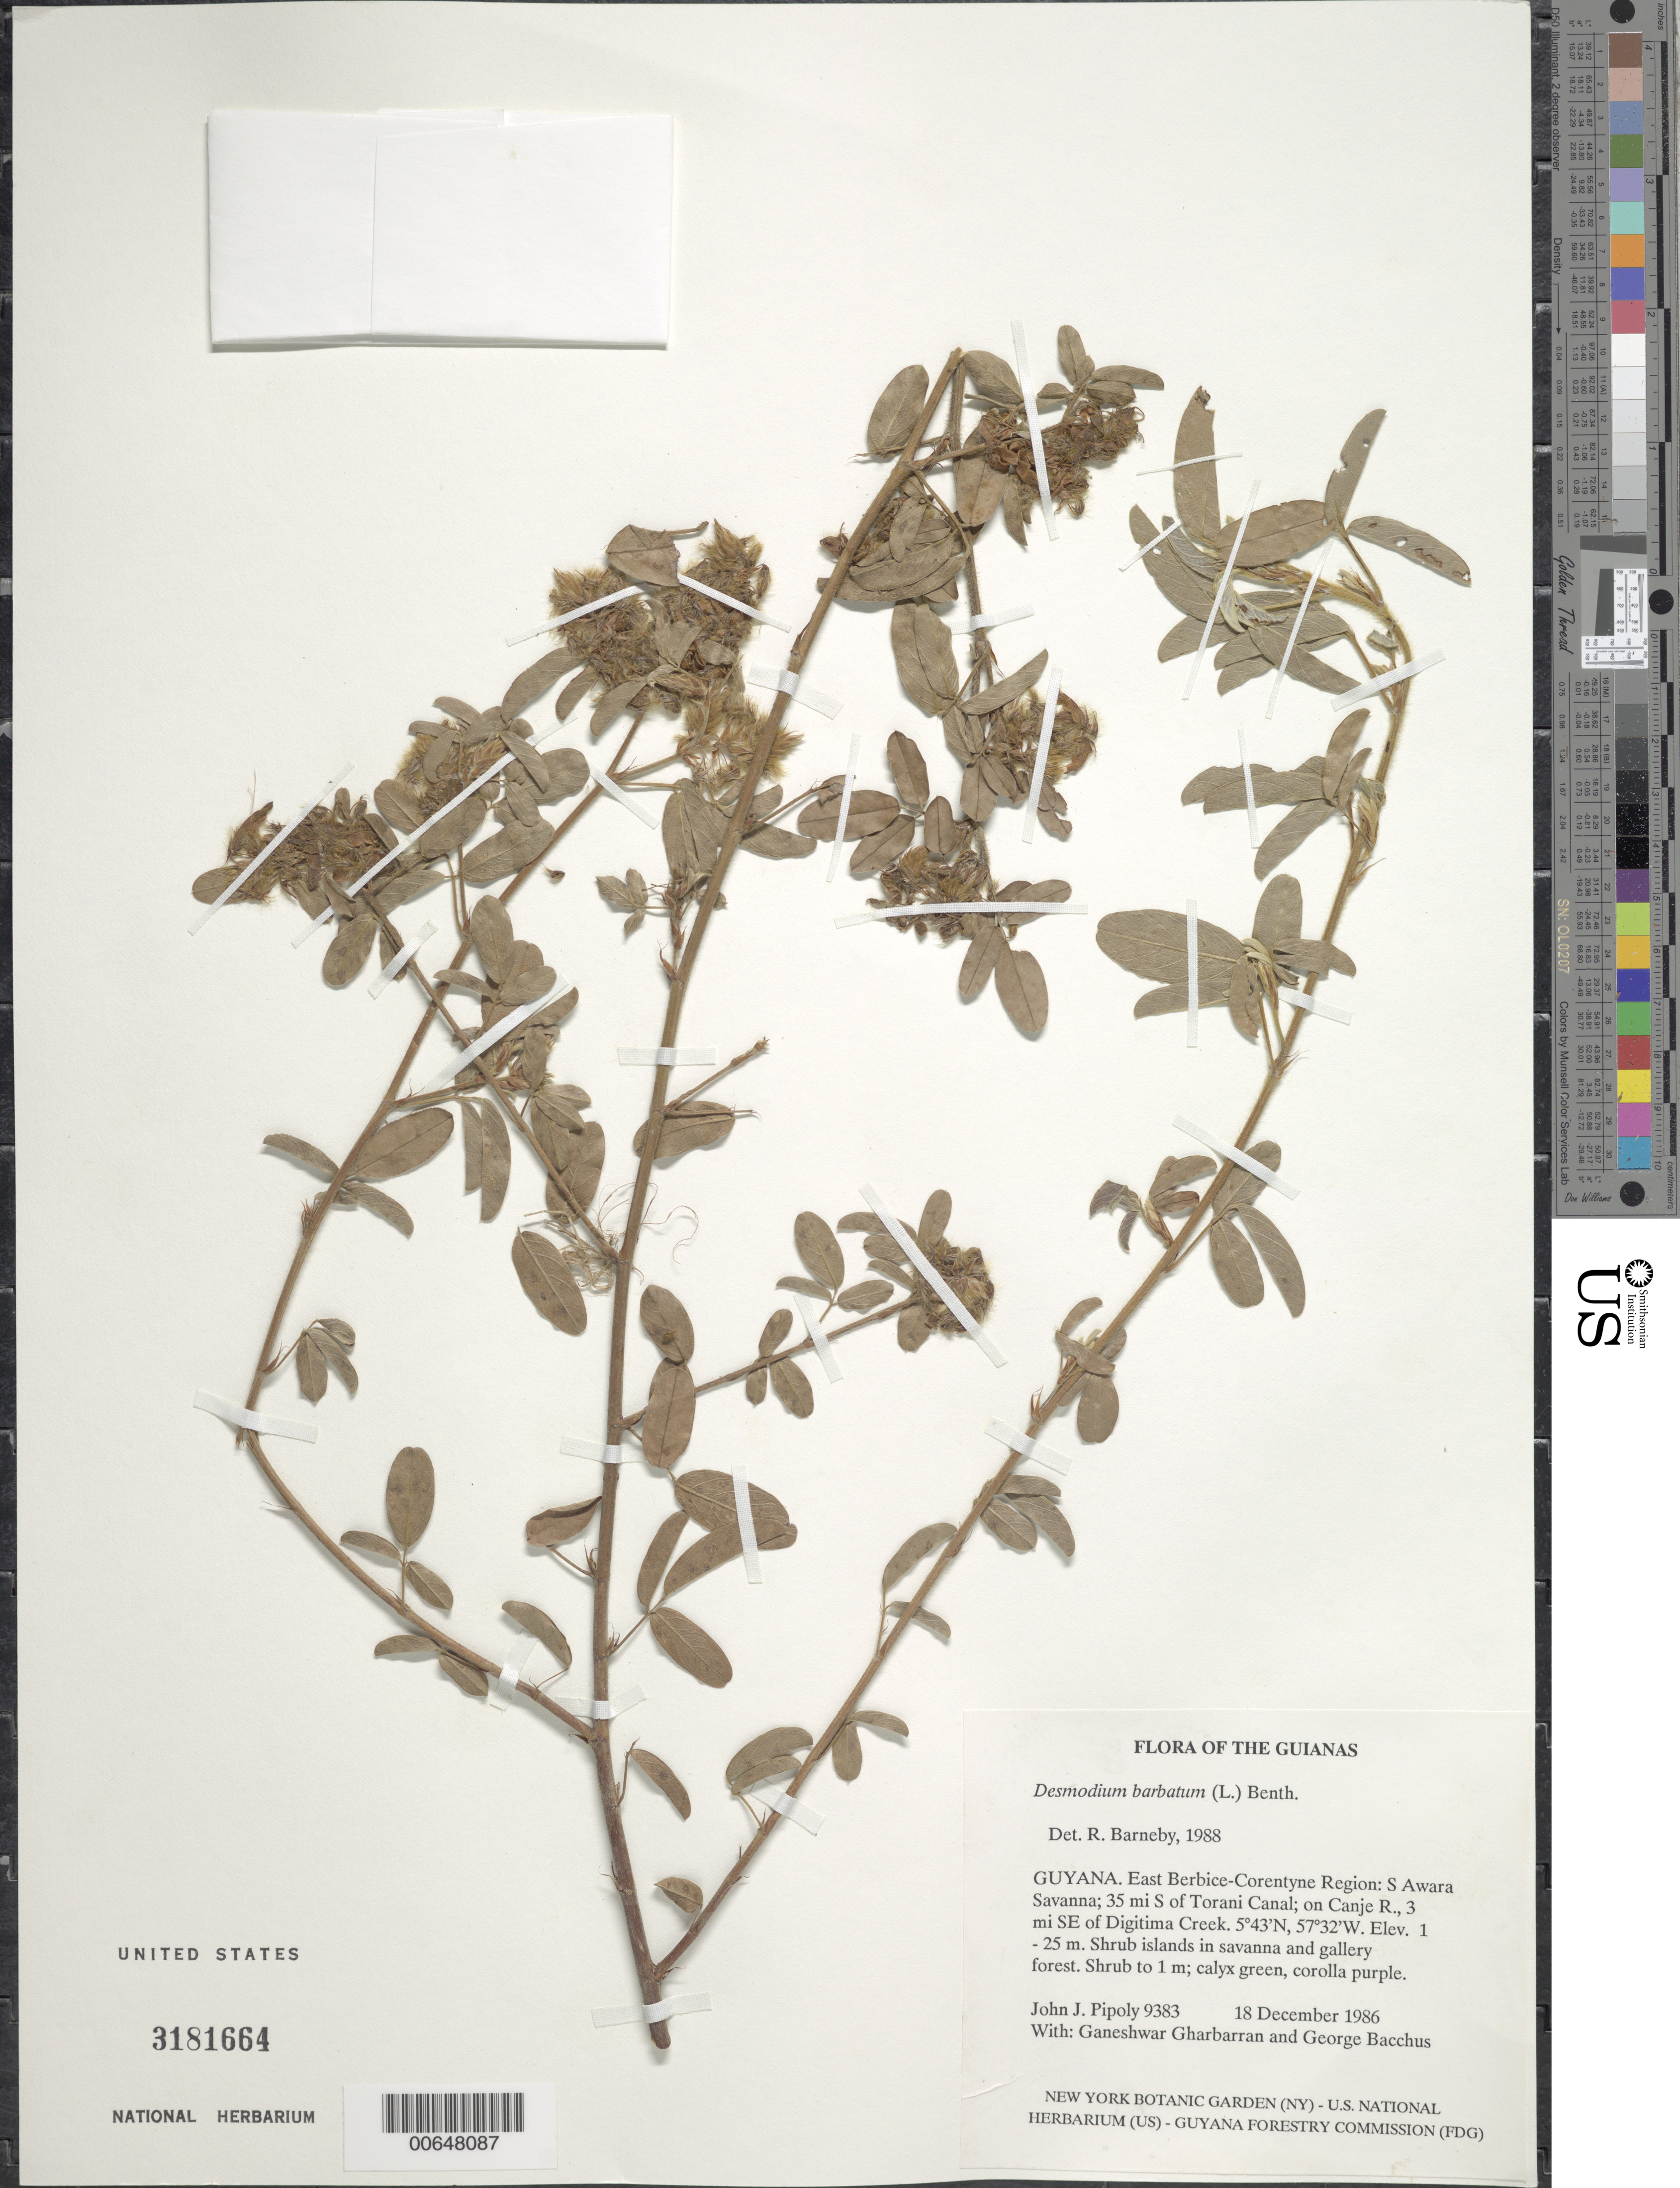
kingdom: Plantae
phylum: Tracheophyta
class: Magnoliopsida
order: Fabales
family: Fabaceae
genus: Grona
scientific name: Grona barbata var. barbata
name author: (L.) H. Ohashi & K. Ohashi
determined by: Strong, Mark T., (BOT), Smithsonian Institution - National Museum of Natural History (UNITED STATES)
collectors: J. J. Pipoly, G. Gharbarran & G. Bacchus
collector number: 9383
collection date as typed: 18 December 1986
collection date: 1986-12-18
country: Guyana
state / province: E. Berbice-Corentyne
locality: S Awara Savanna; ±35 mi S of Torani Canal; on Canje R., 3 mi SE of Digitima Creek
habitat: Shrub islands in savanna and gallery forest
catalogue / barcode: US 3181664